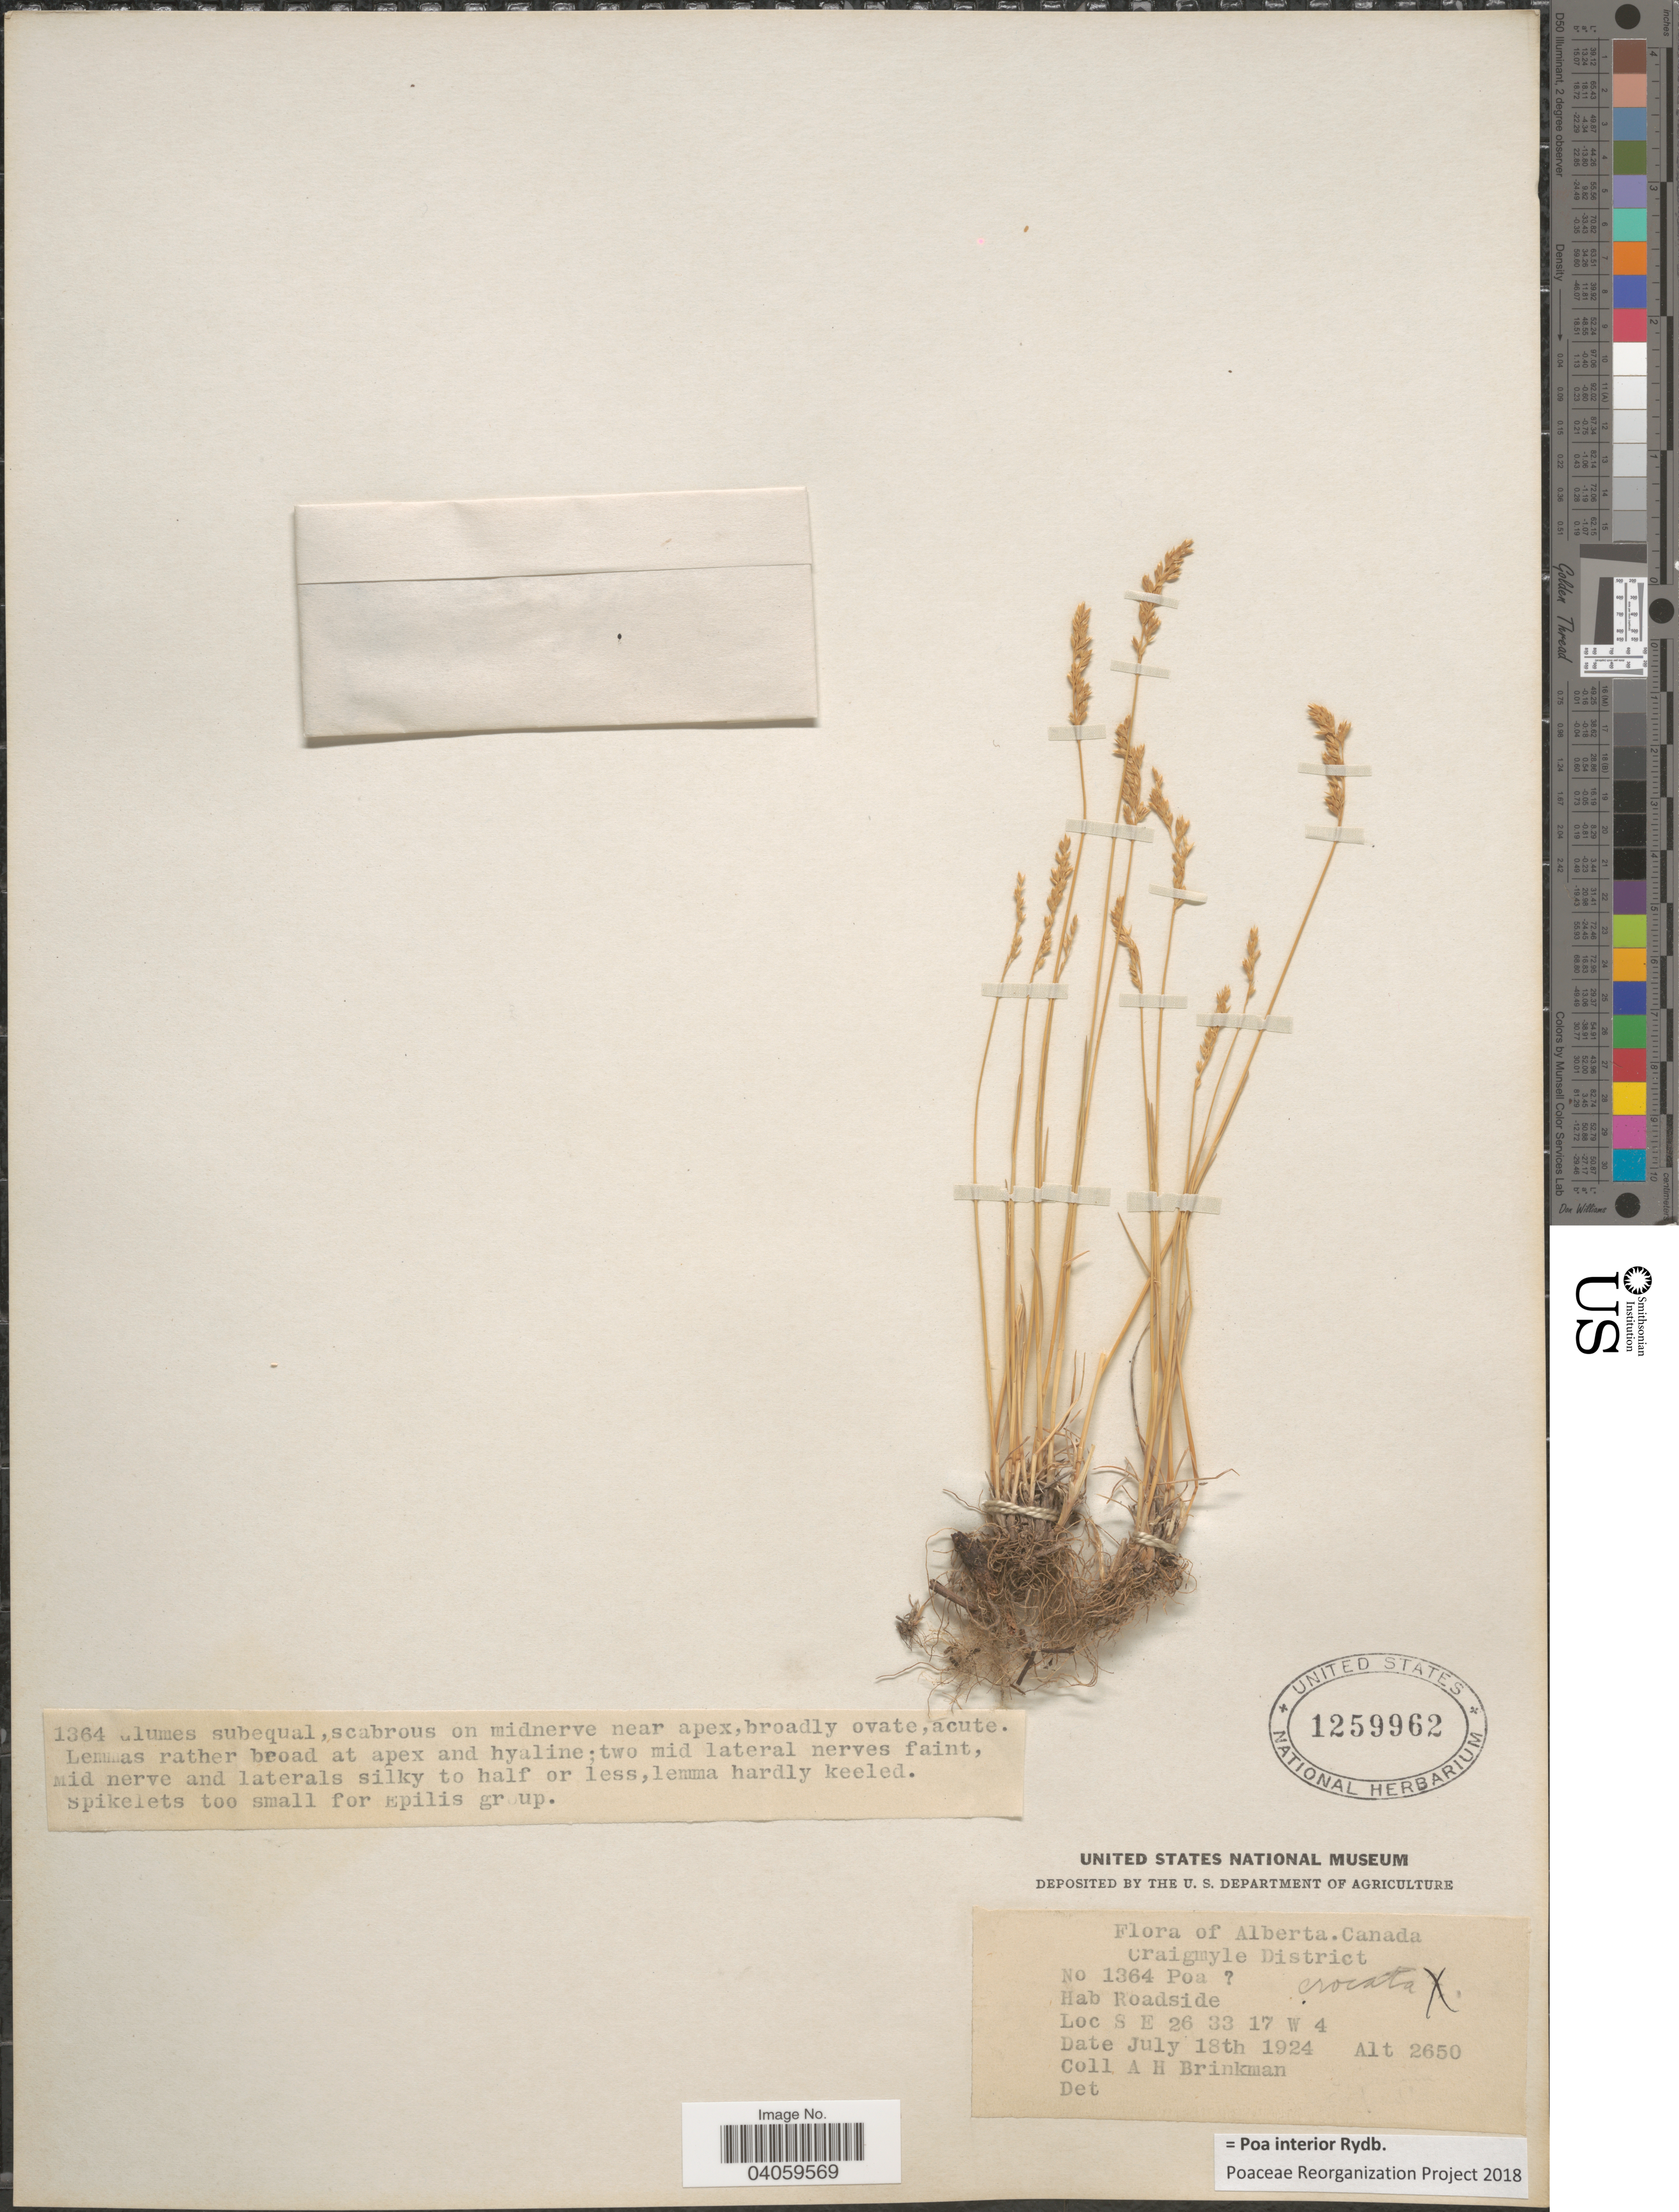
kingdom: Plantae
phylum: Tracheophyta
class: Liliopsida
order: Poales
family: Poaceae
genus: Poa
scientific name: Poa interior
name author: Rydb.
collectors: A. Brinkman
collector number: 1364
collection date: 1924-07-18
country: Canada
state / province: Alberta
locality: Craigmyle District. S E 26 33 17 W 4.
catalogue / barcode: US 1259962